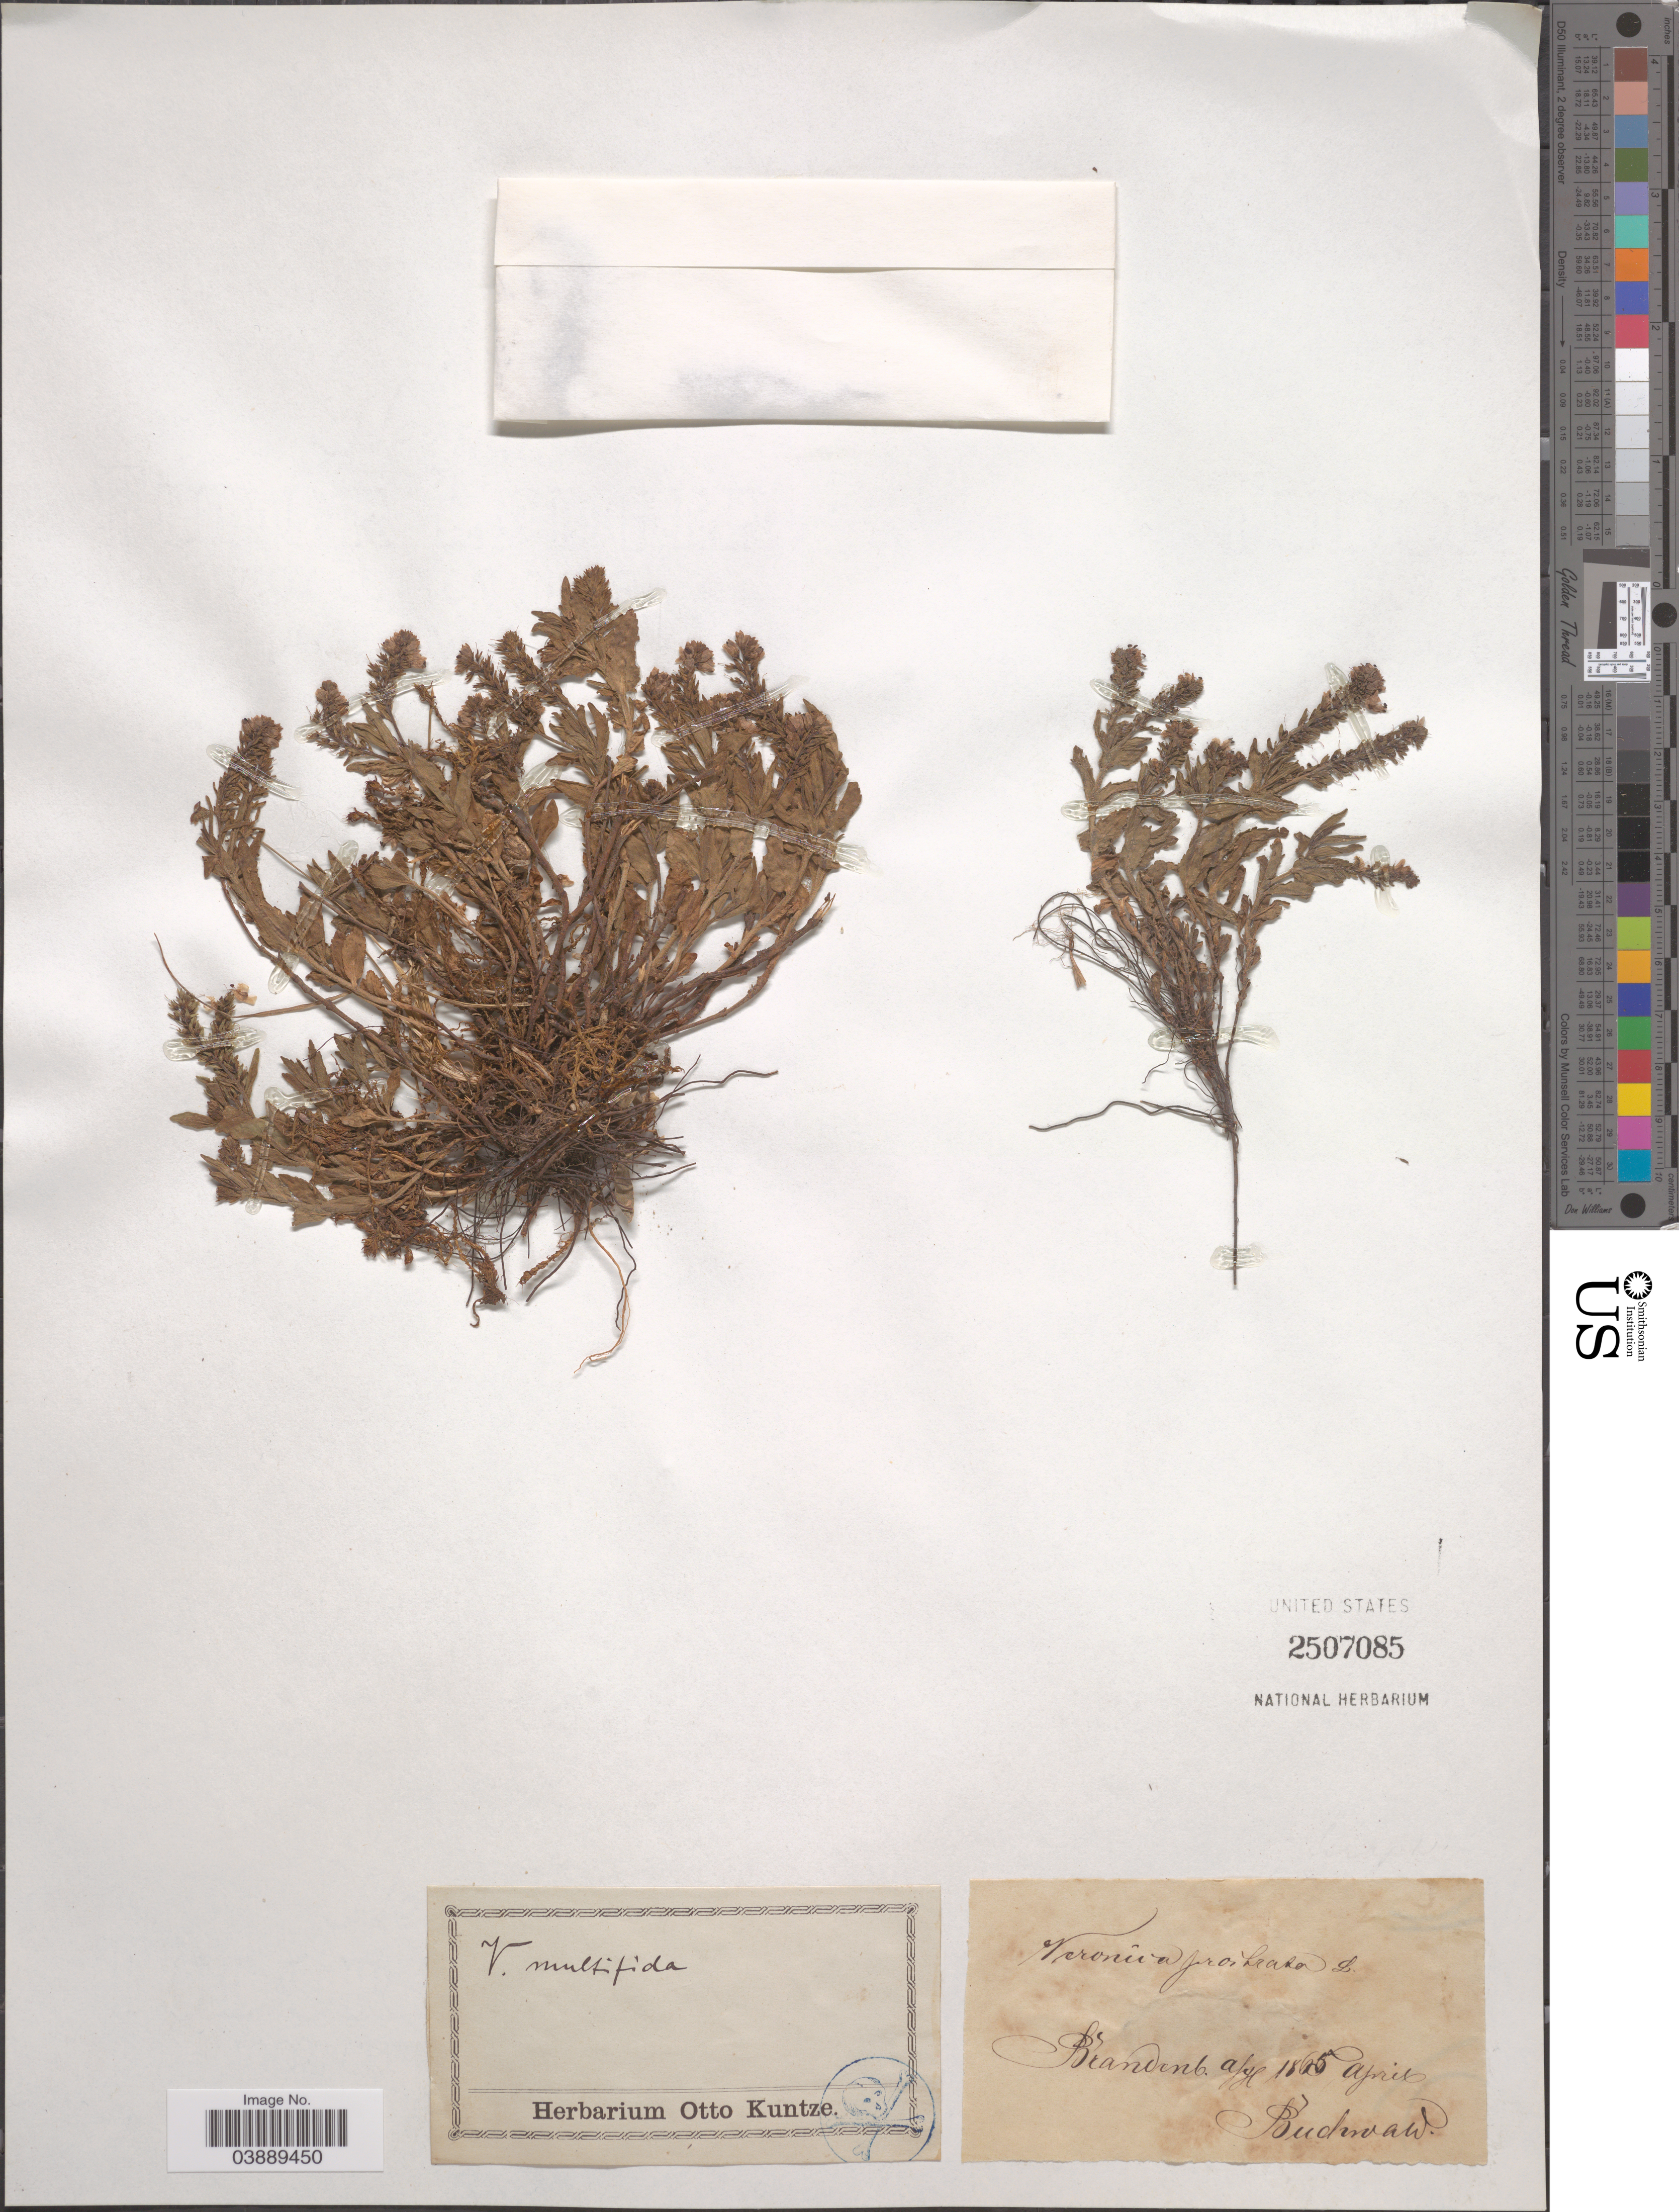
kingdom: Plantae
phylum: Tracheophyta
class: Magnoliopsida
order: Lamiales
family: Plantaginaceae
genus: Veronica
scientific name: Veronica multifida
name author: L.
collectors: -. Buchwald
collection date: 1865-04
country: Germany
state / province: Brandenburg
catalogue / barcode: US 2507085